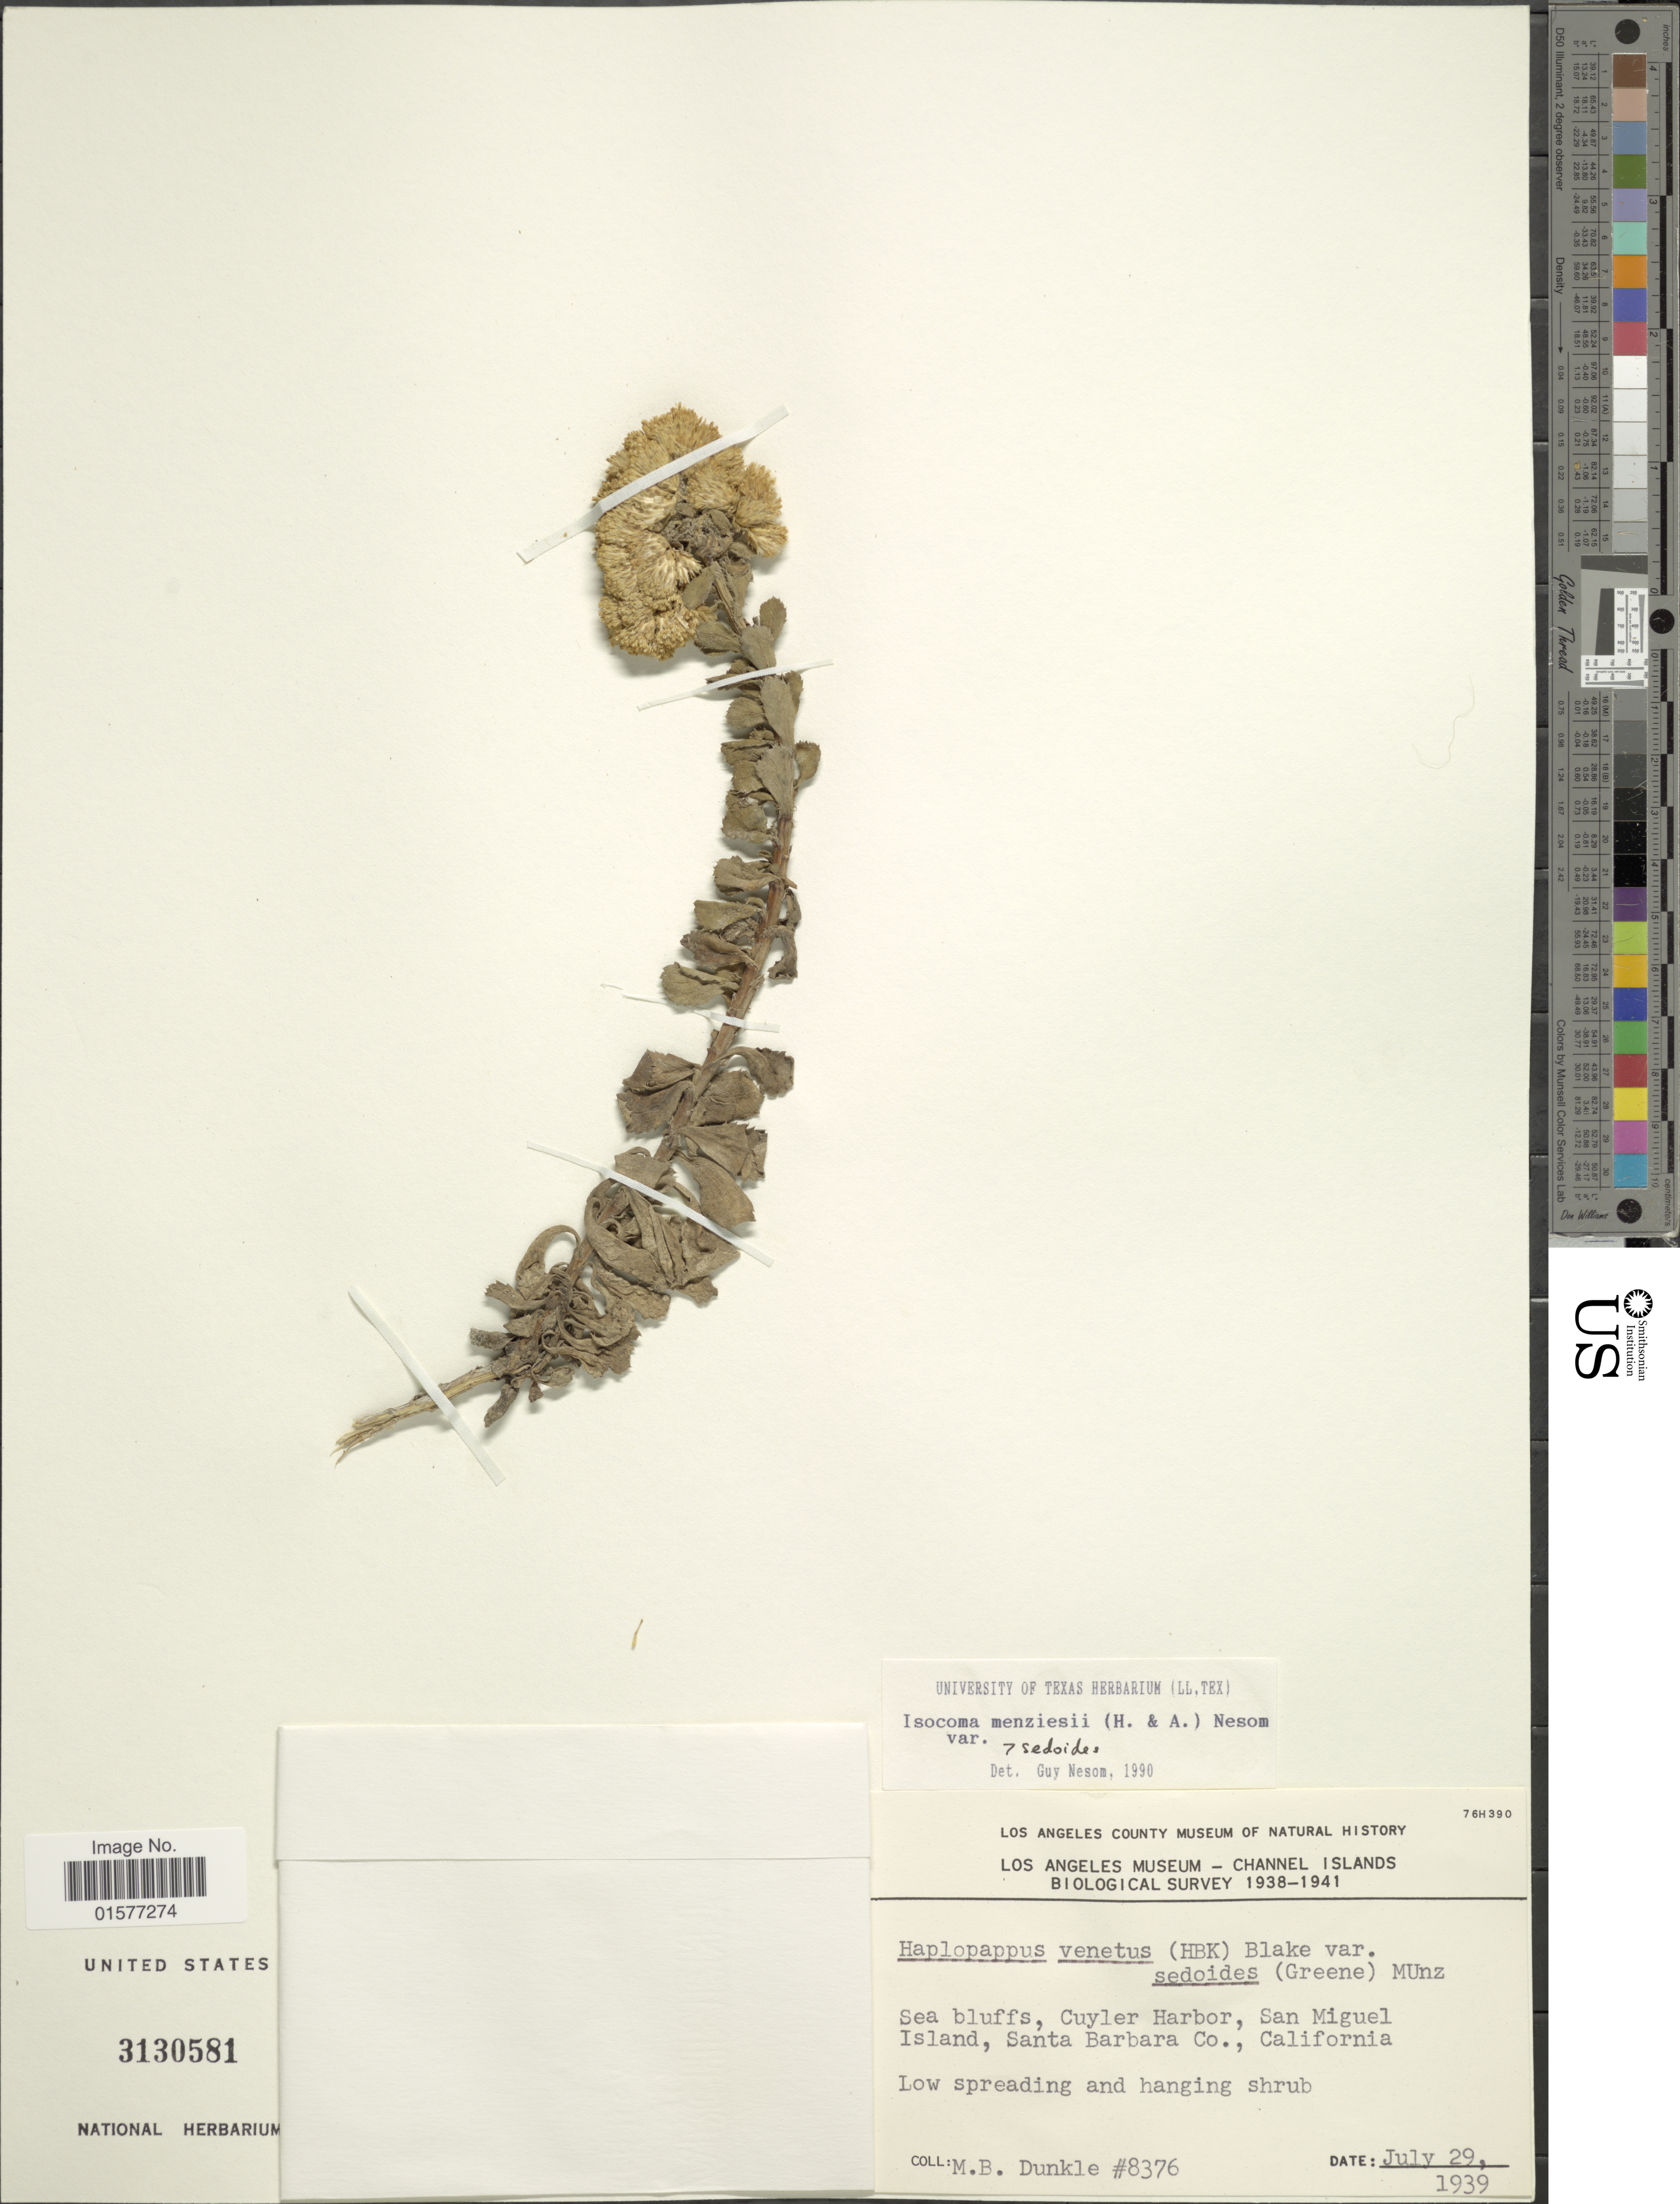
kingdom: Plantae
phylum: Tracheophyta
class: Magnoliopsida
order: Asterales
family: Asteraceae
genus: Isocoma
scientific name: Isocoma menziesii var. sedoides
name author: (Greene) G.L. Nesom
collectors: M. Dunkle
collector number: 8376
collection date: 1939-07-29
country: United States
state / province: California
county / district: Santa Barbara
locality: Sea bluffs, Cuyler Harbor, San Miguel Island, Santa Barbara Co., California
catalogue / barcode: US 3130581